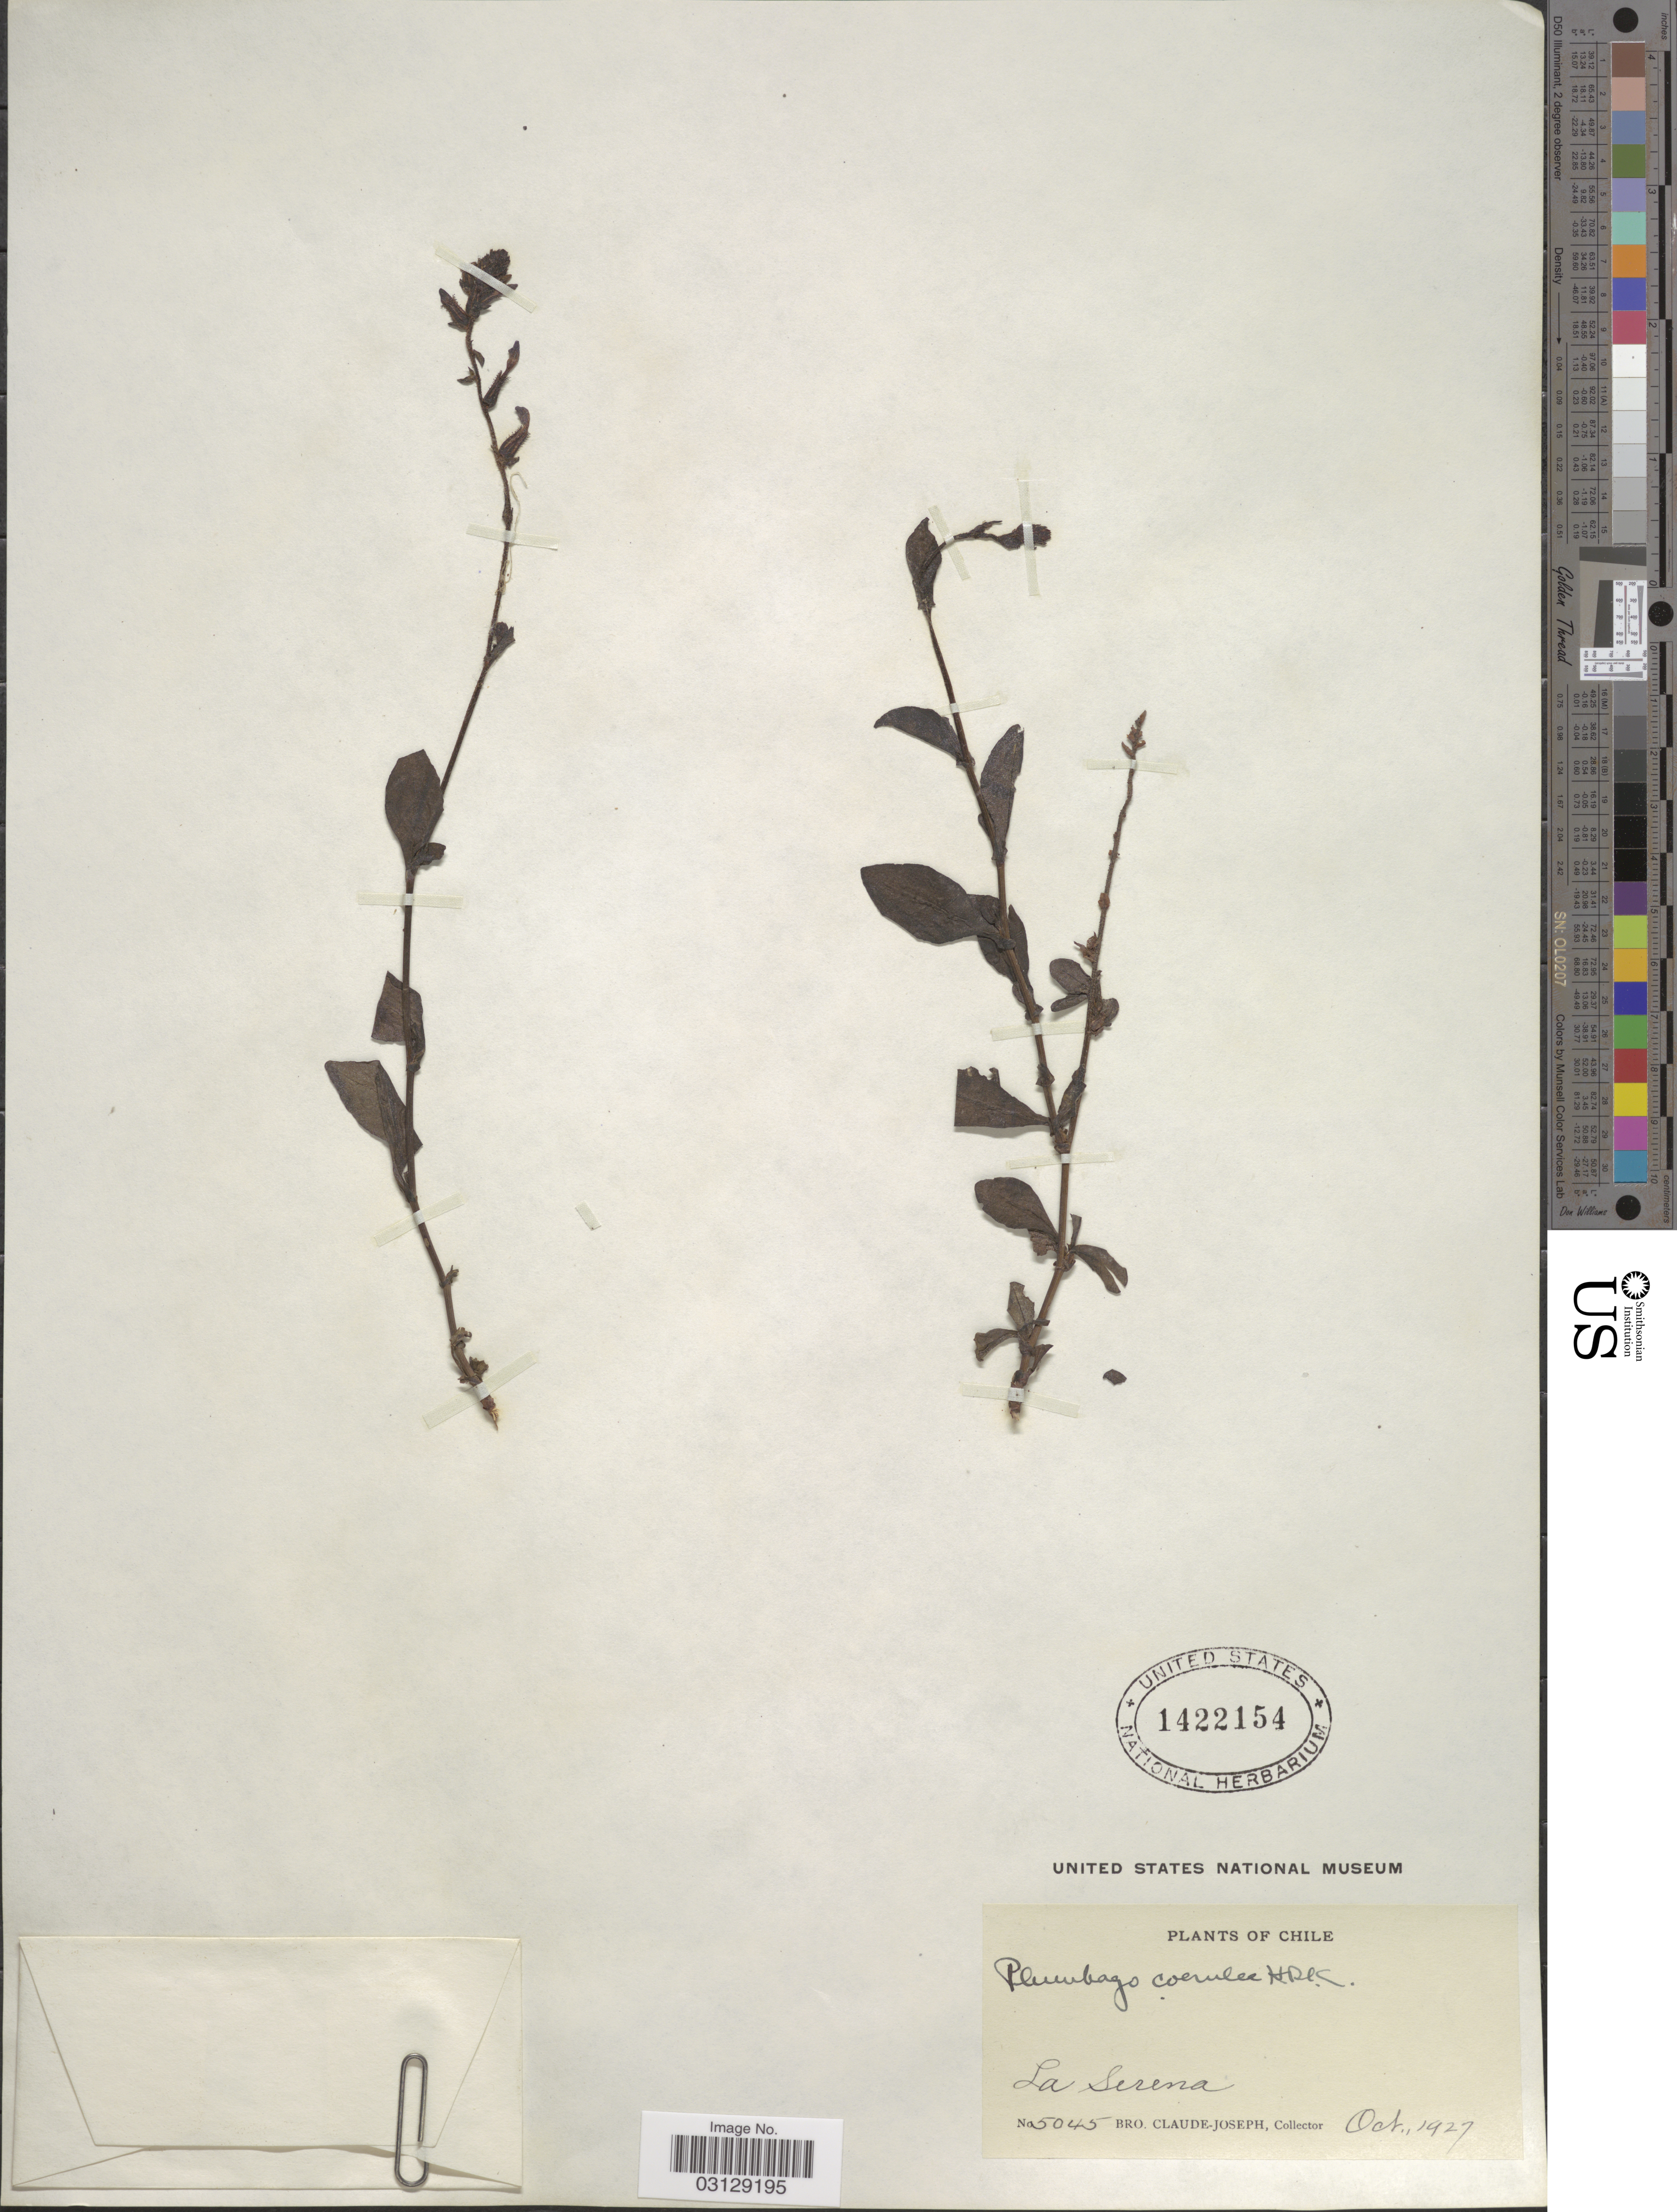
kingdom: Plantae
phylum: Tracheophyta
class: Magnoliopsida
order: Caryophyllales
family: Plumbaginaceae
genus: Plumbago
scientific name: Plumbago coerulea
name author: Auct.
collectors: Bro. Claude-Joseph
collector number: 5045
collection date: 1927-10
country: Chile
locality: La Serena.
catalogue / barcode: US 1422154